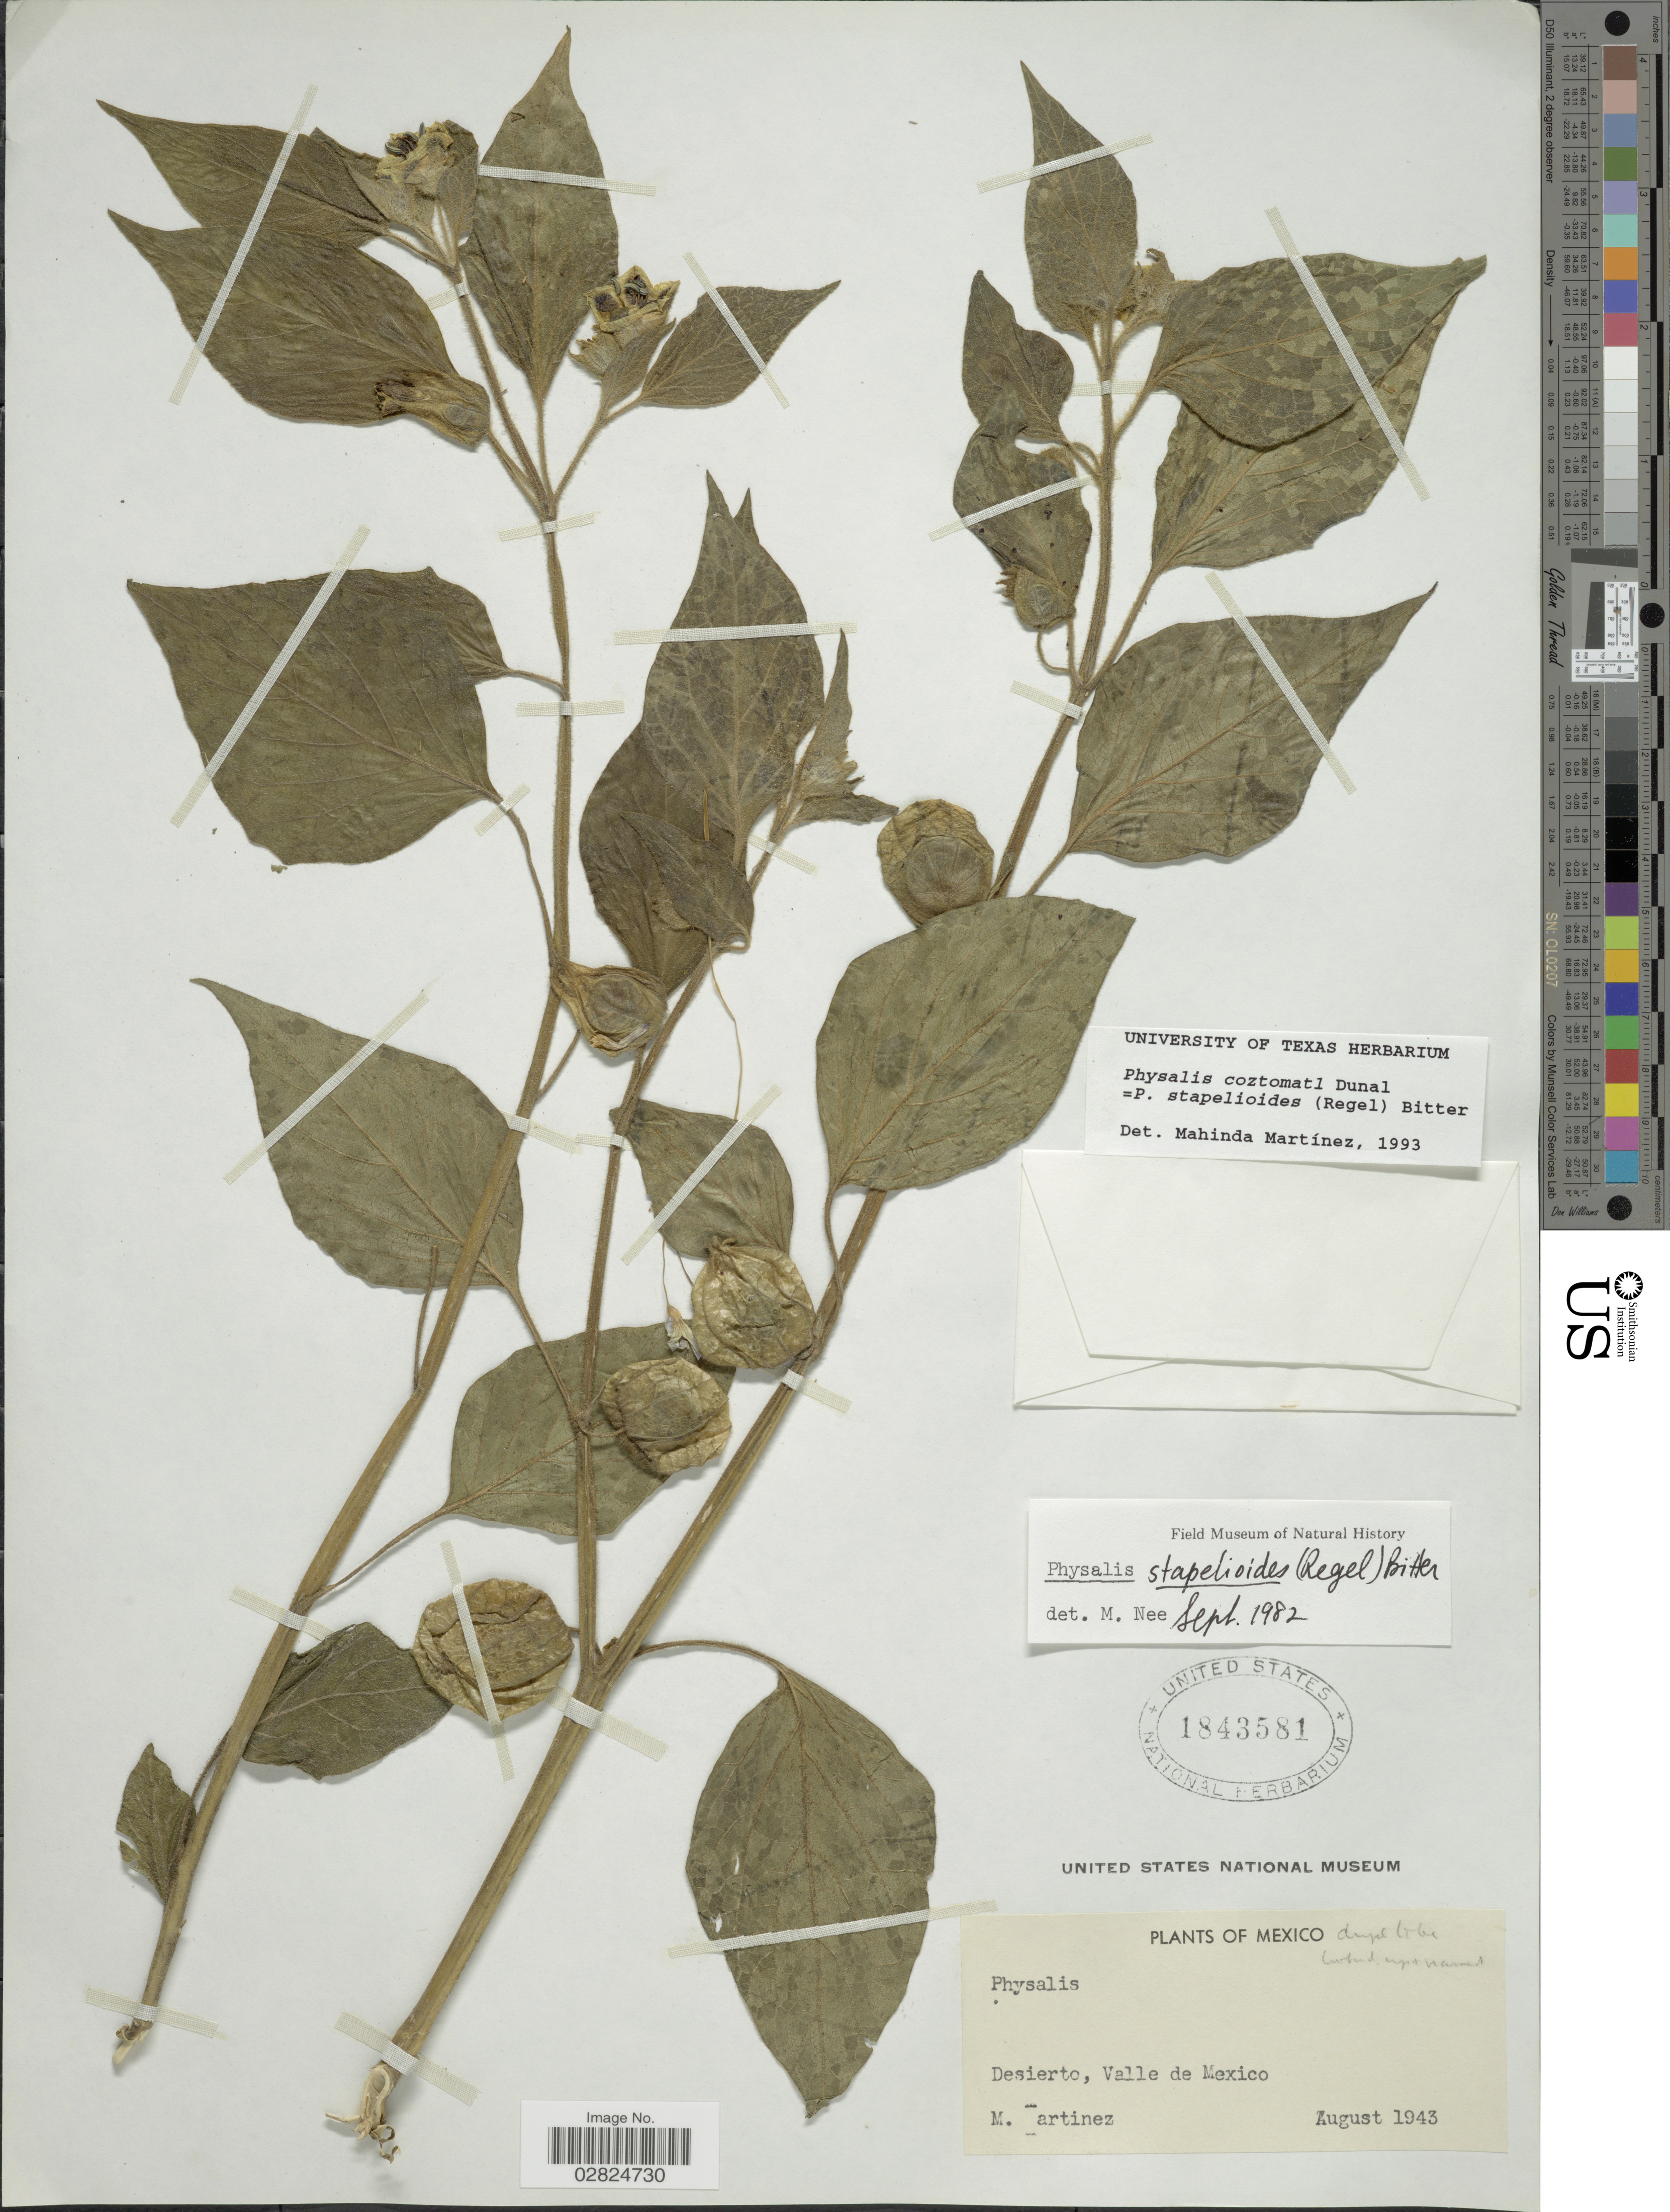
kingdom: Plantae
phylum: Tracheophyta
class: Magnoliopsida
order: Solanales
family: Solanaceae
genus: Physalis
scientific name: Physalis coztomatl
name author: Dunal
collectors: M. Martinez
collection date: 1943-08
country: Mexico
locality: Desierto , Valle de Mexico.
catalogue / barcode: US 1843581